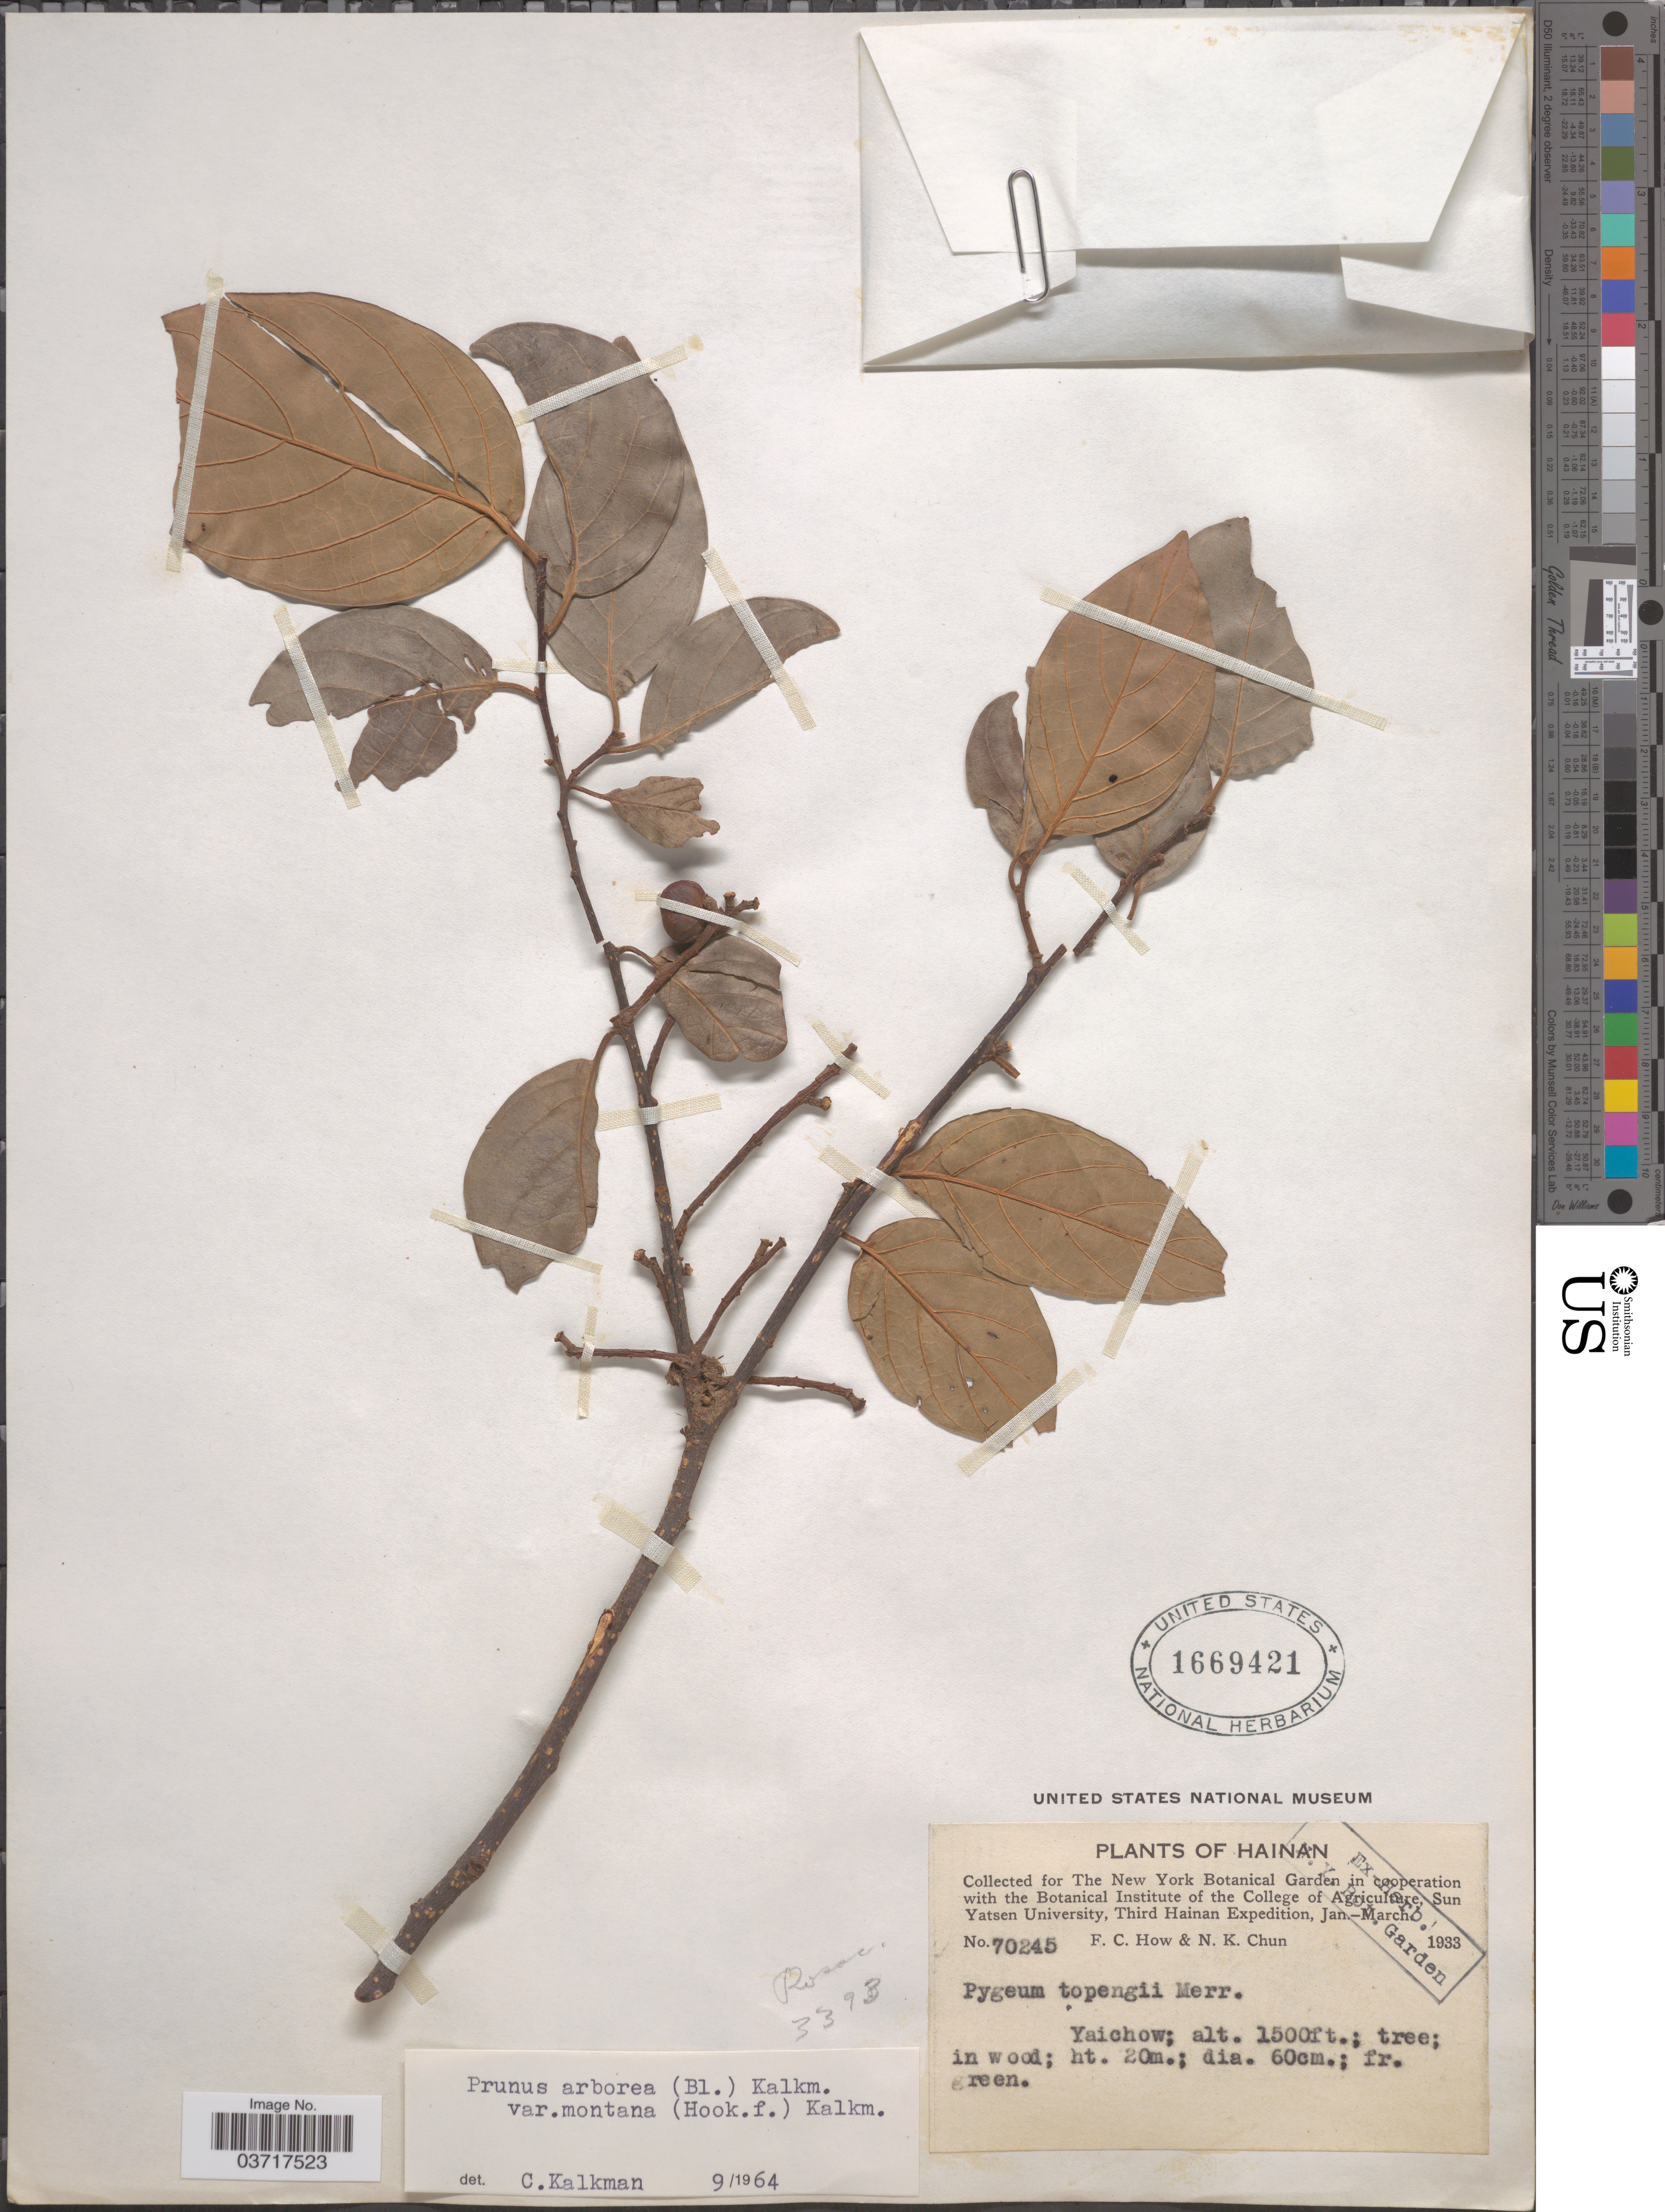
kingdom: Plantae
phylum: Tracheophyta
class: Magnoliopsida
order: Rosales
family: Rosaceae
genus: Prunus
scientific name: Prunus arborea var. montana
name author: (Hook. f.) Kalkman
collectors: F. C. How & N. K. Chun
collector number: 70245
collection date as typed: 1933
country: China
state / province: Hainan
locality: Yaichow.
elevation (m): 457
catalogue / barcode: US 1669421